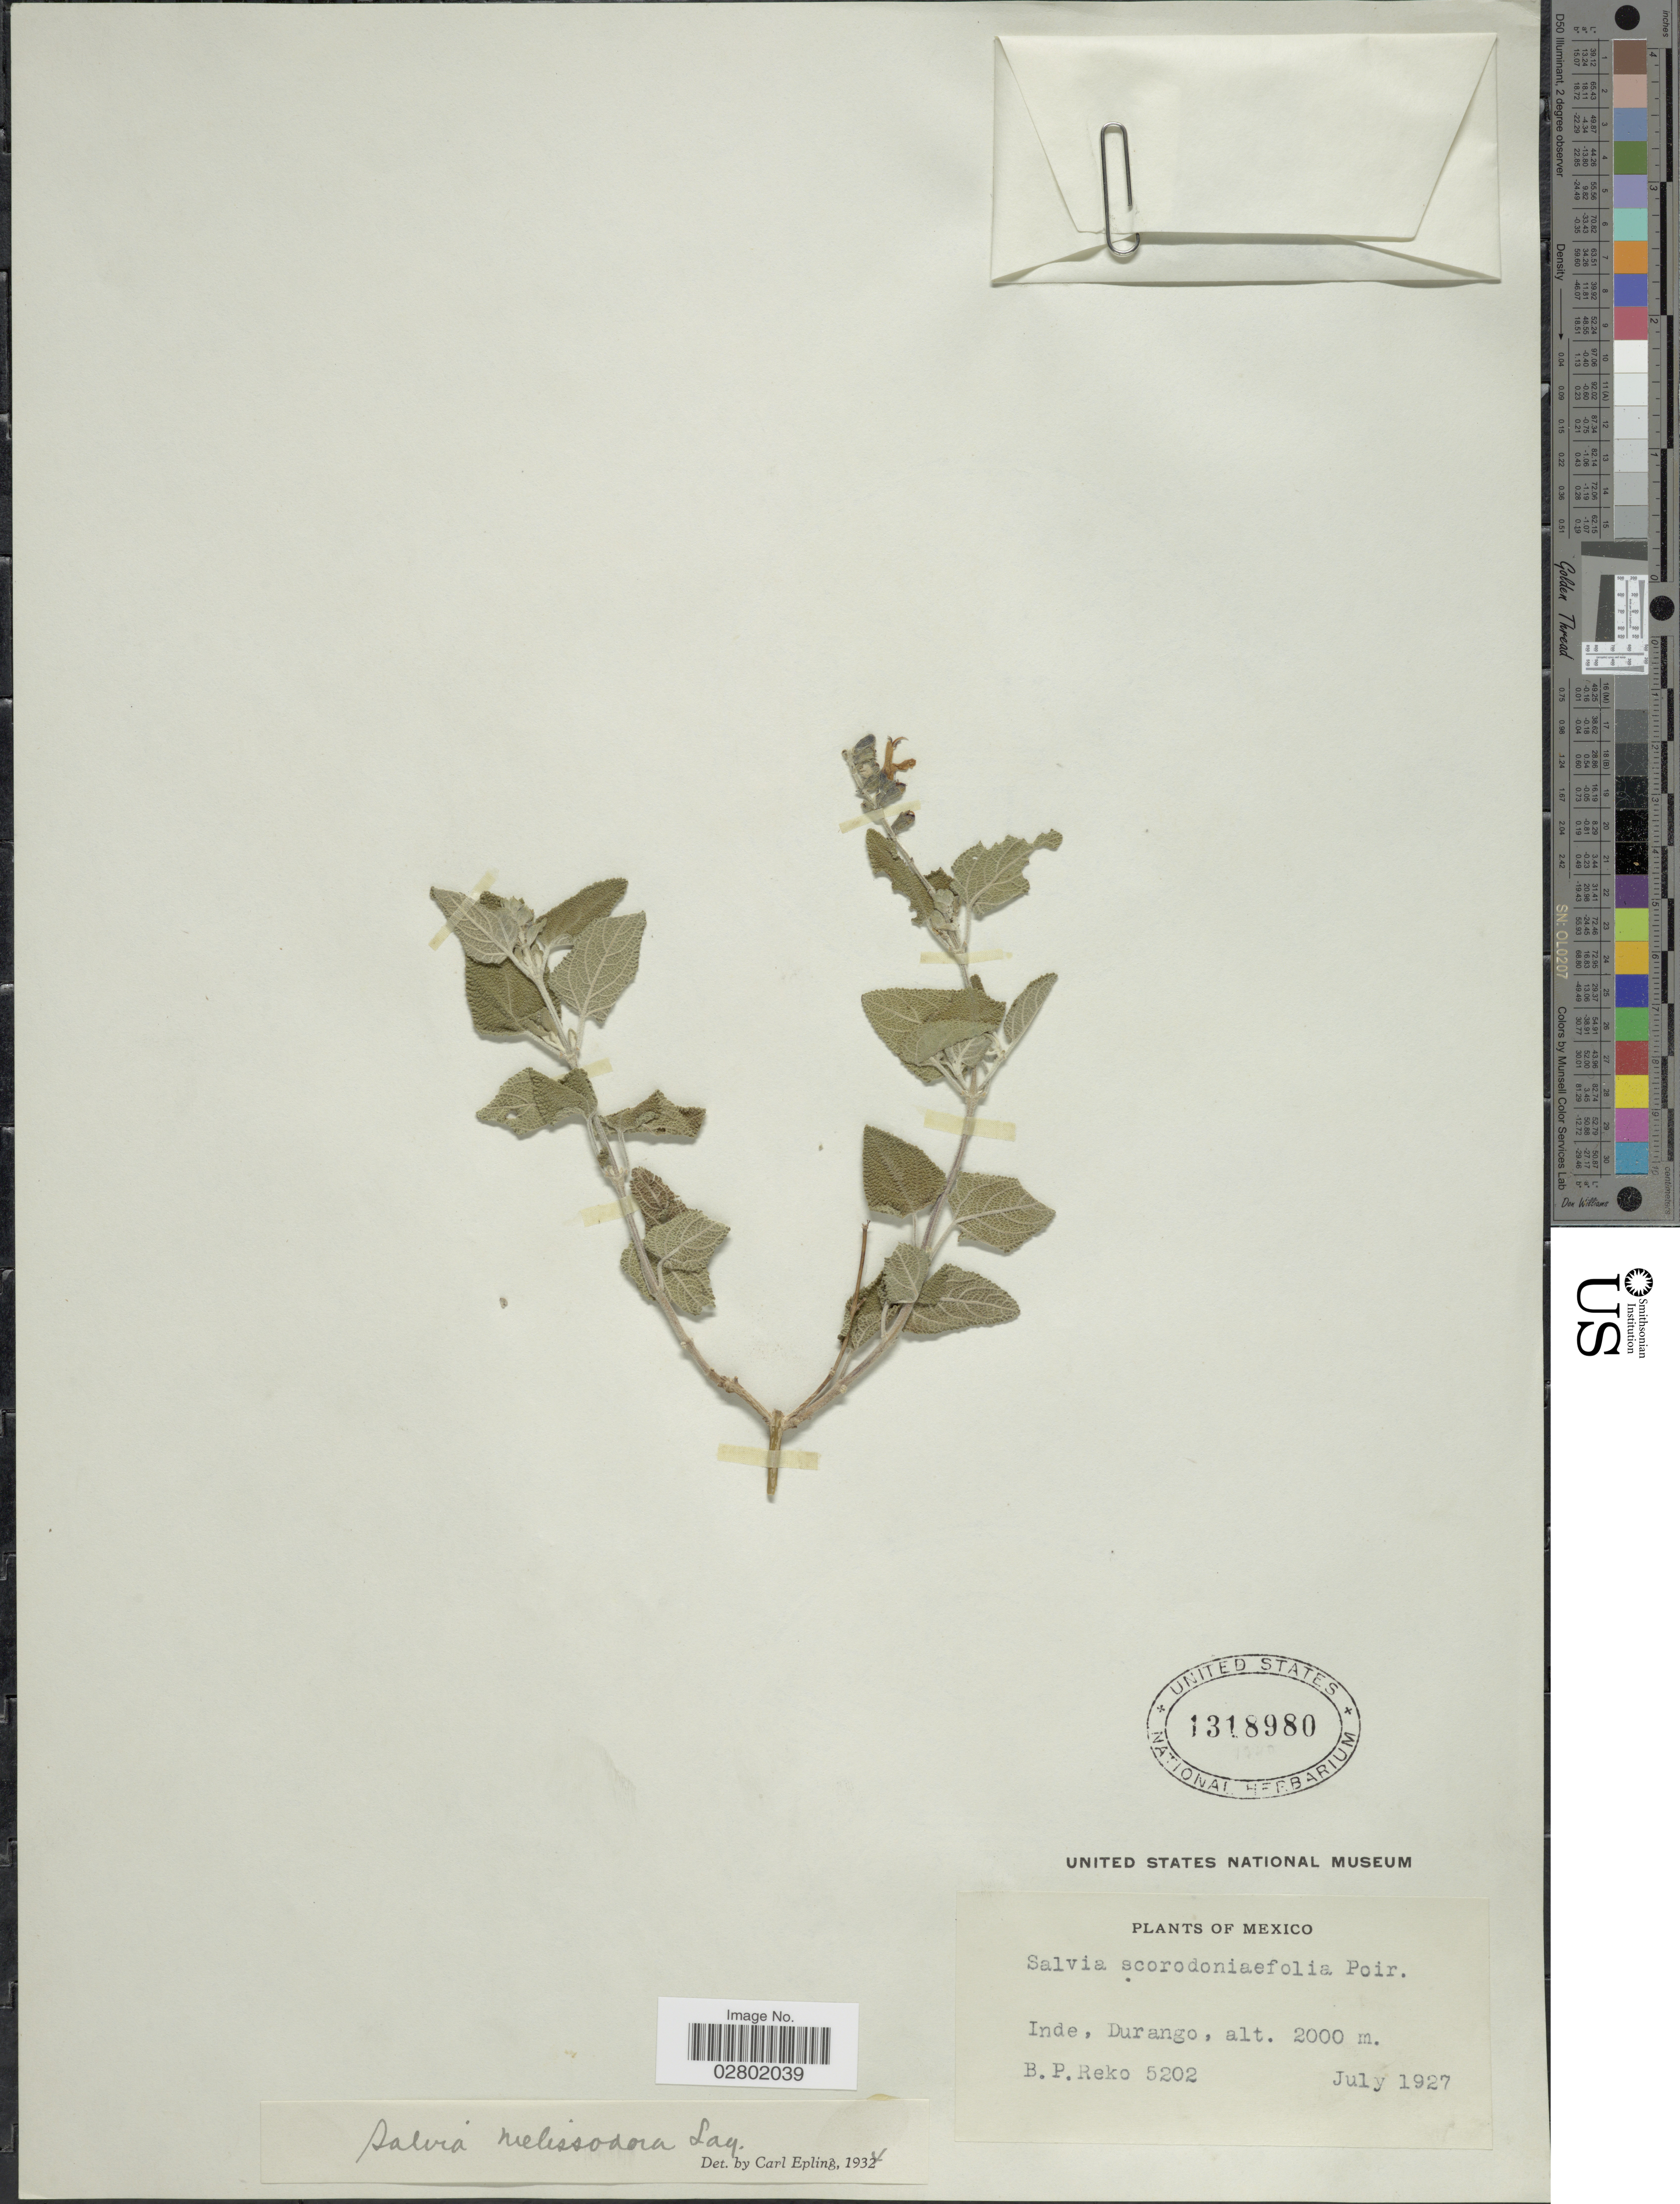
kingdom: Plantae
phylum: Tracheophyta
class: Magnoliopsida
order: Lamiales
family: Lamiaceae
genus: Salvia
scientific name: Salvia melissodora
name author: Lag.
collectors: B. P. Reko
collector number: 5202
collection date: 1927-07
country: Mexico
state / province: Durango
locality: Inde.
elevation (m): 2000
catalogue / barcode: US 1318980